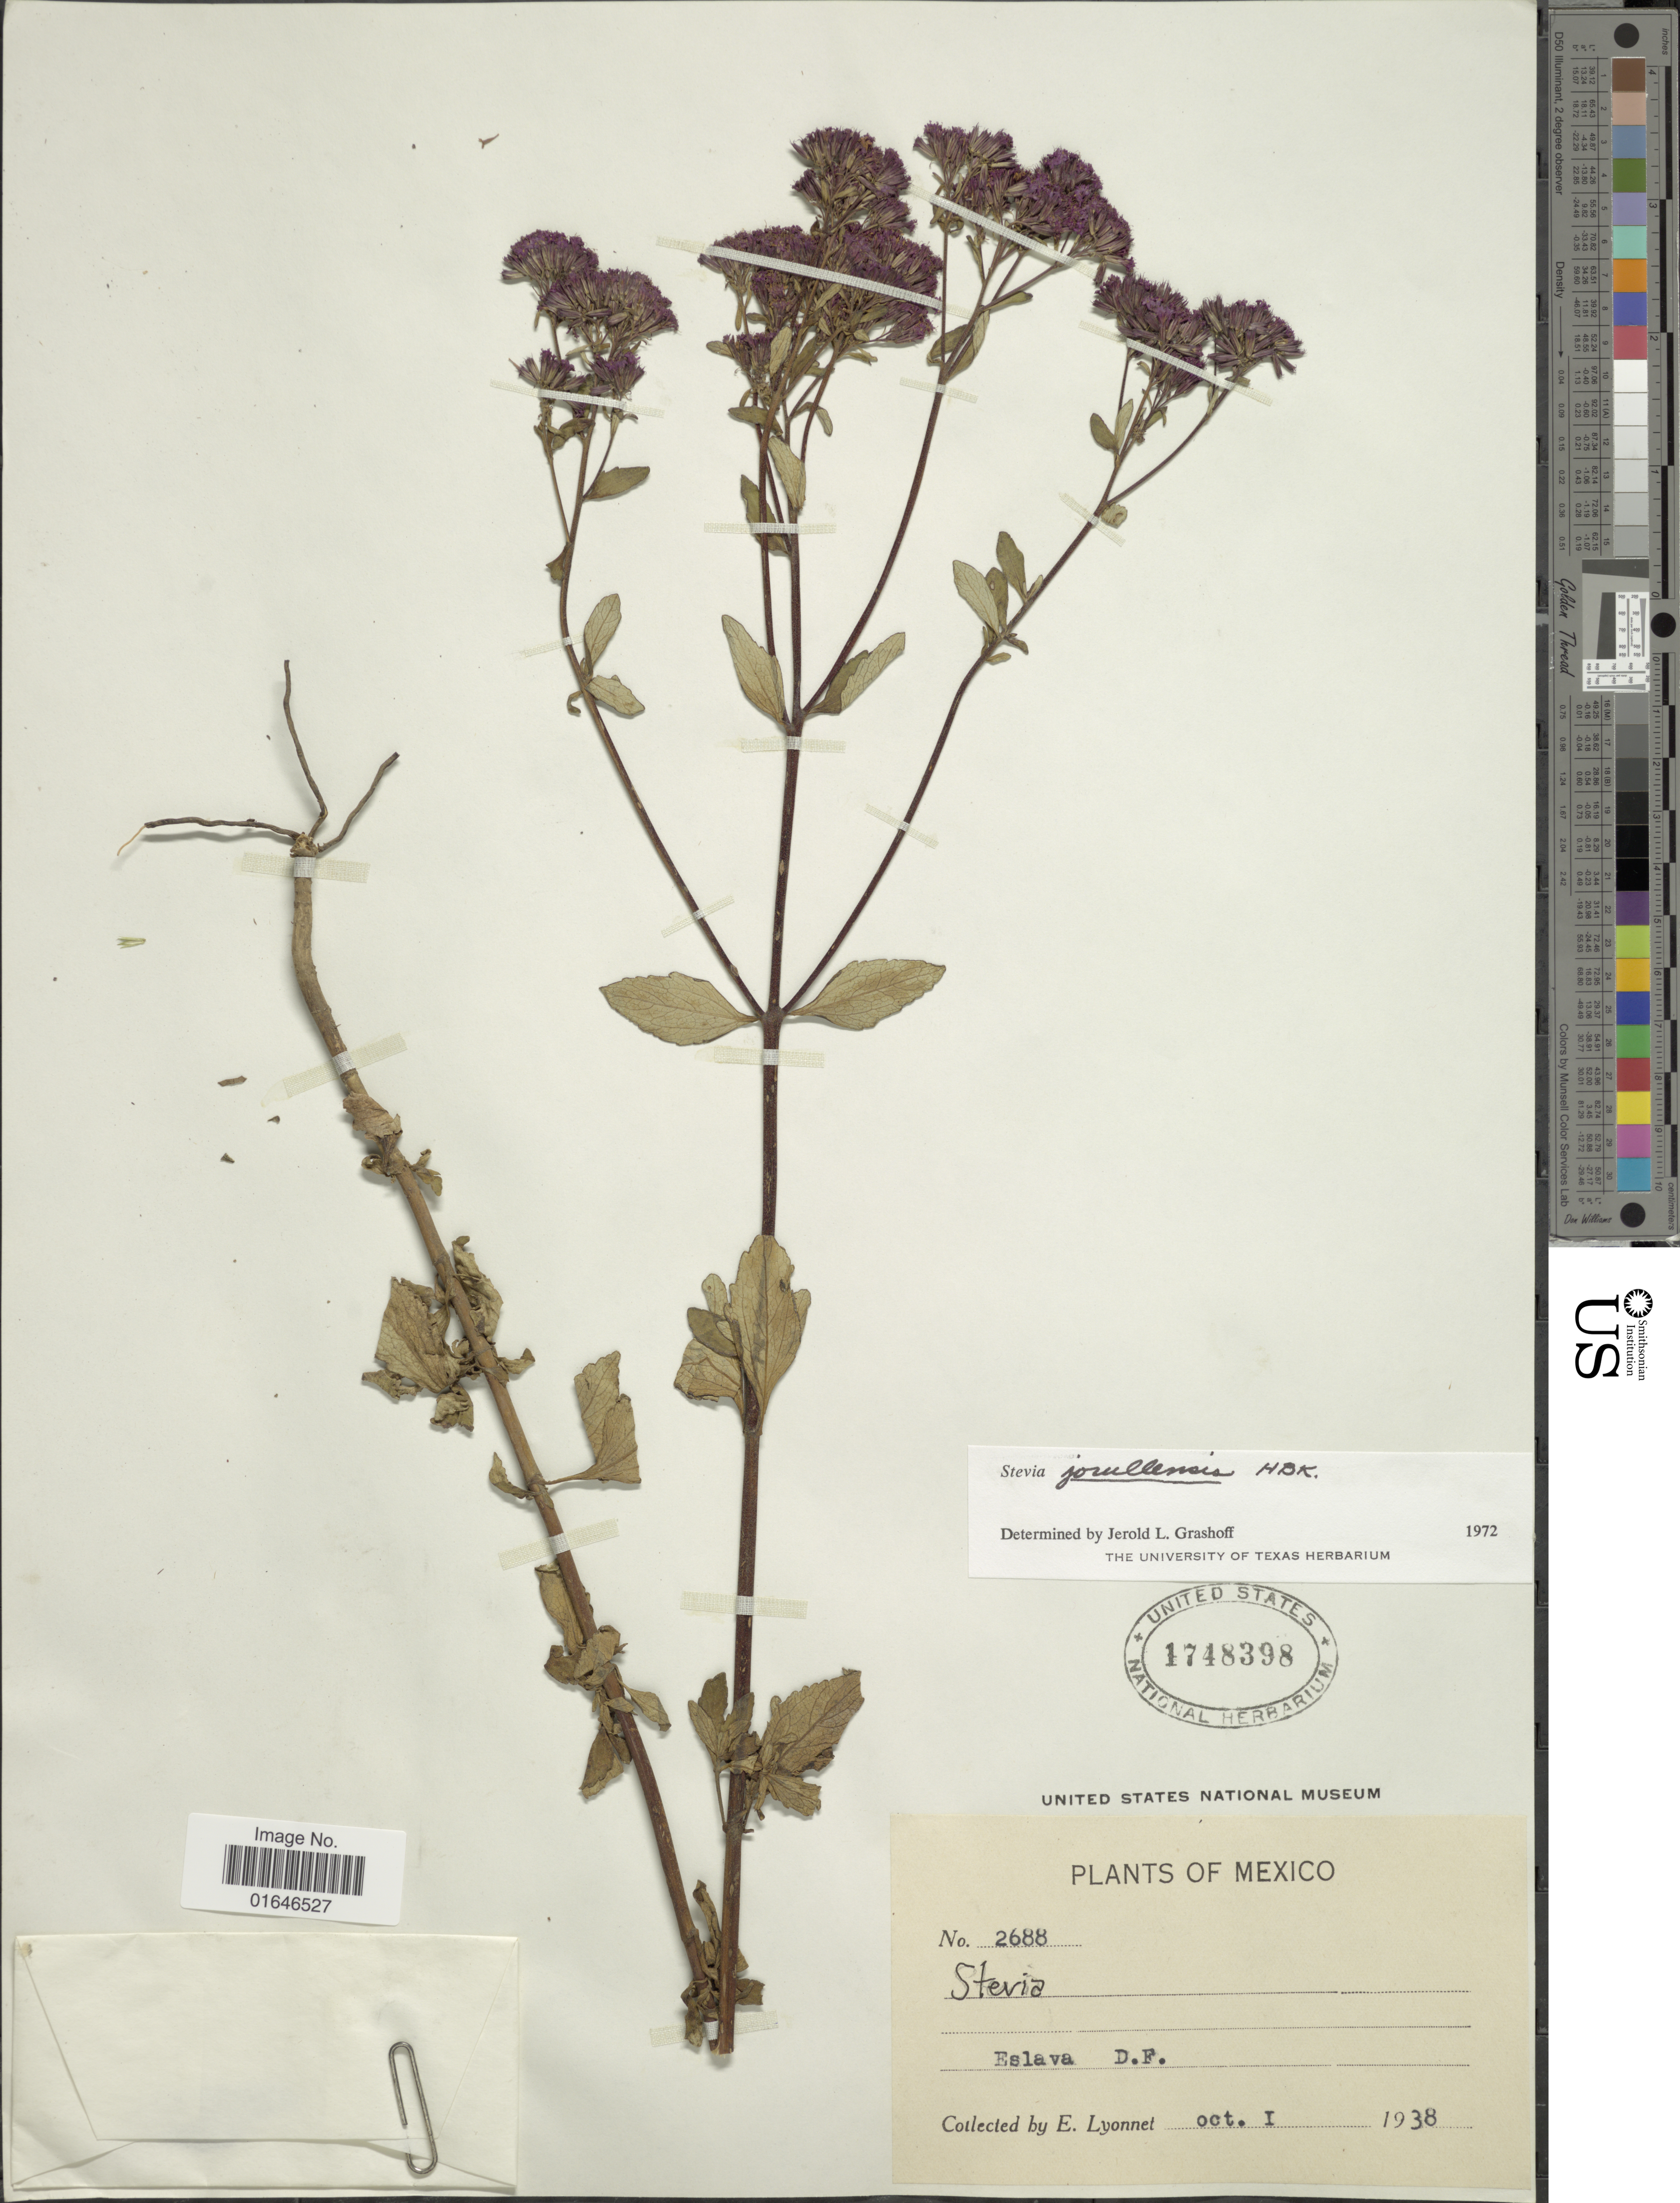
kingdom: Plantae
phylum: Tracheophyta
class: Magnoliopsida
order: Asterales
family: Asteraceae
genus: Stevia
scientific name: Stevia jorullensis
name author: Kunth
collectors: E. Lyonnet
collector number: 2688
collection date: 1938-10-01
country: Mexico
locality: Eslava D.F.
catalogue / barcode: US 1748398